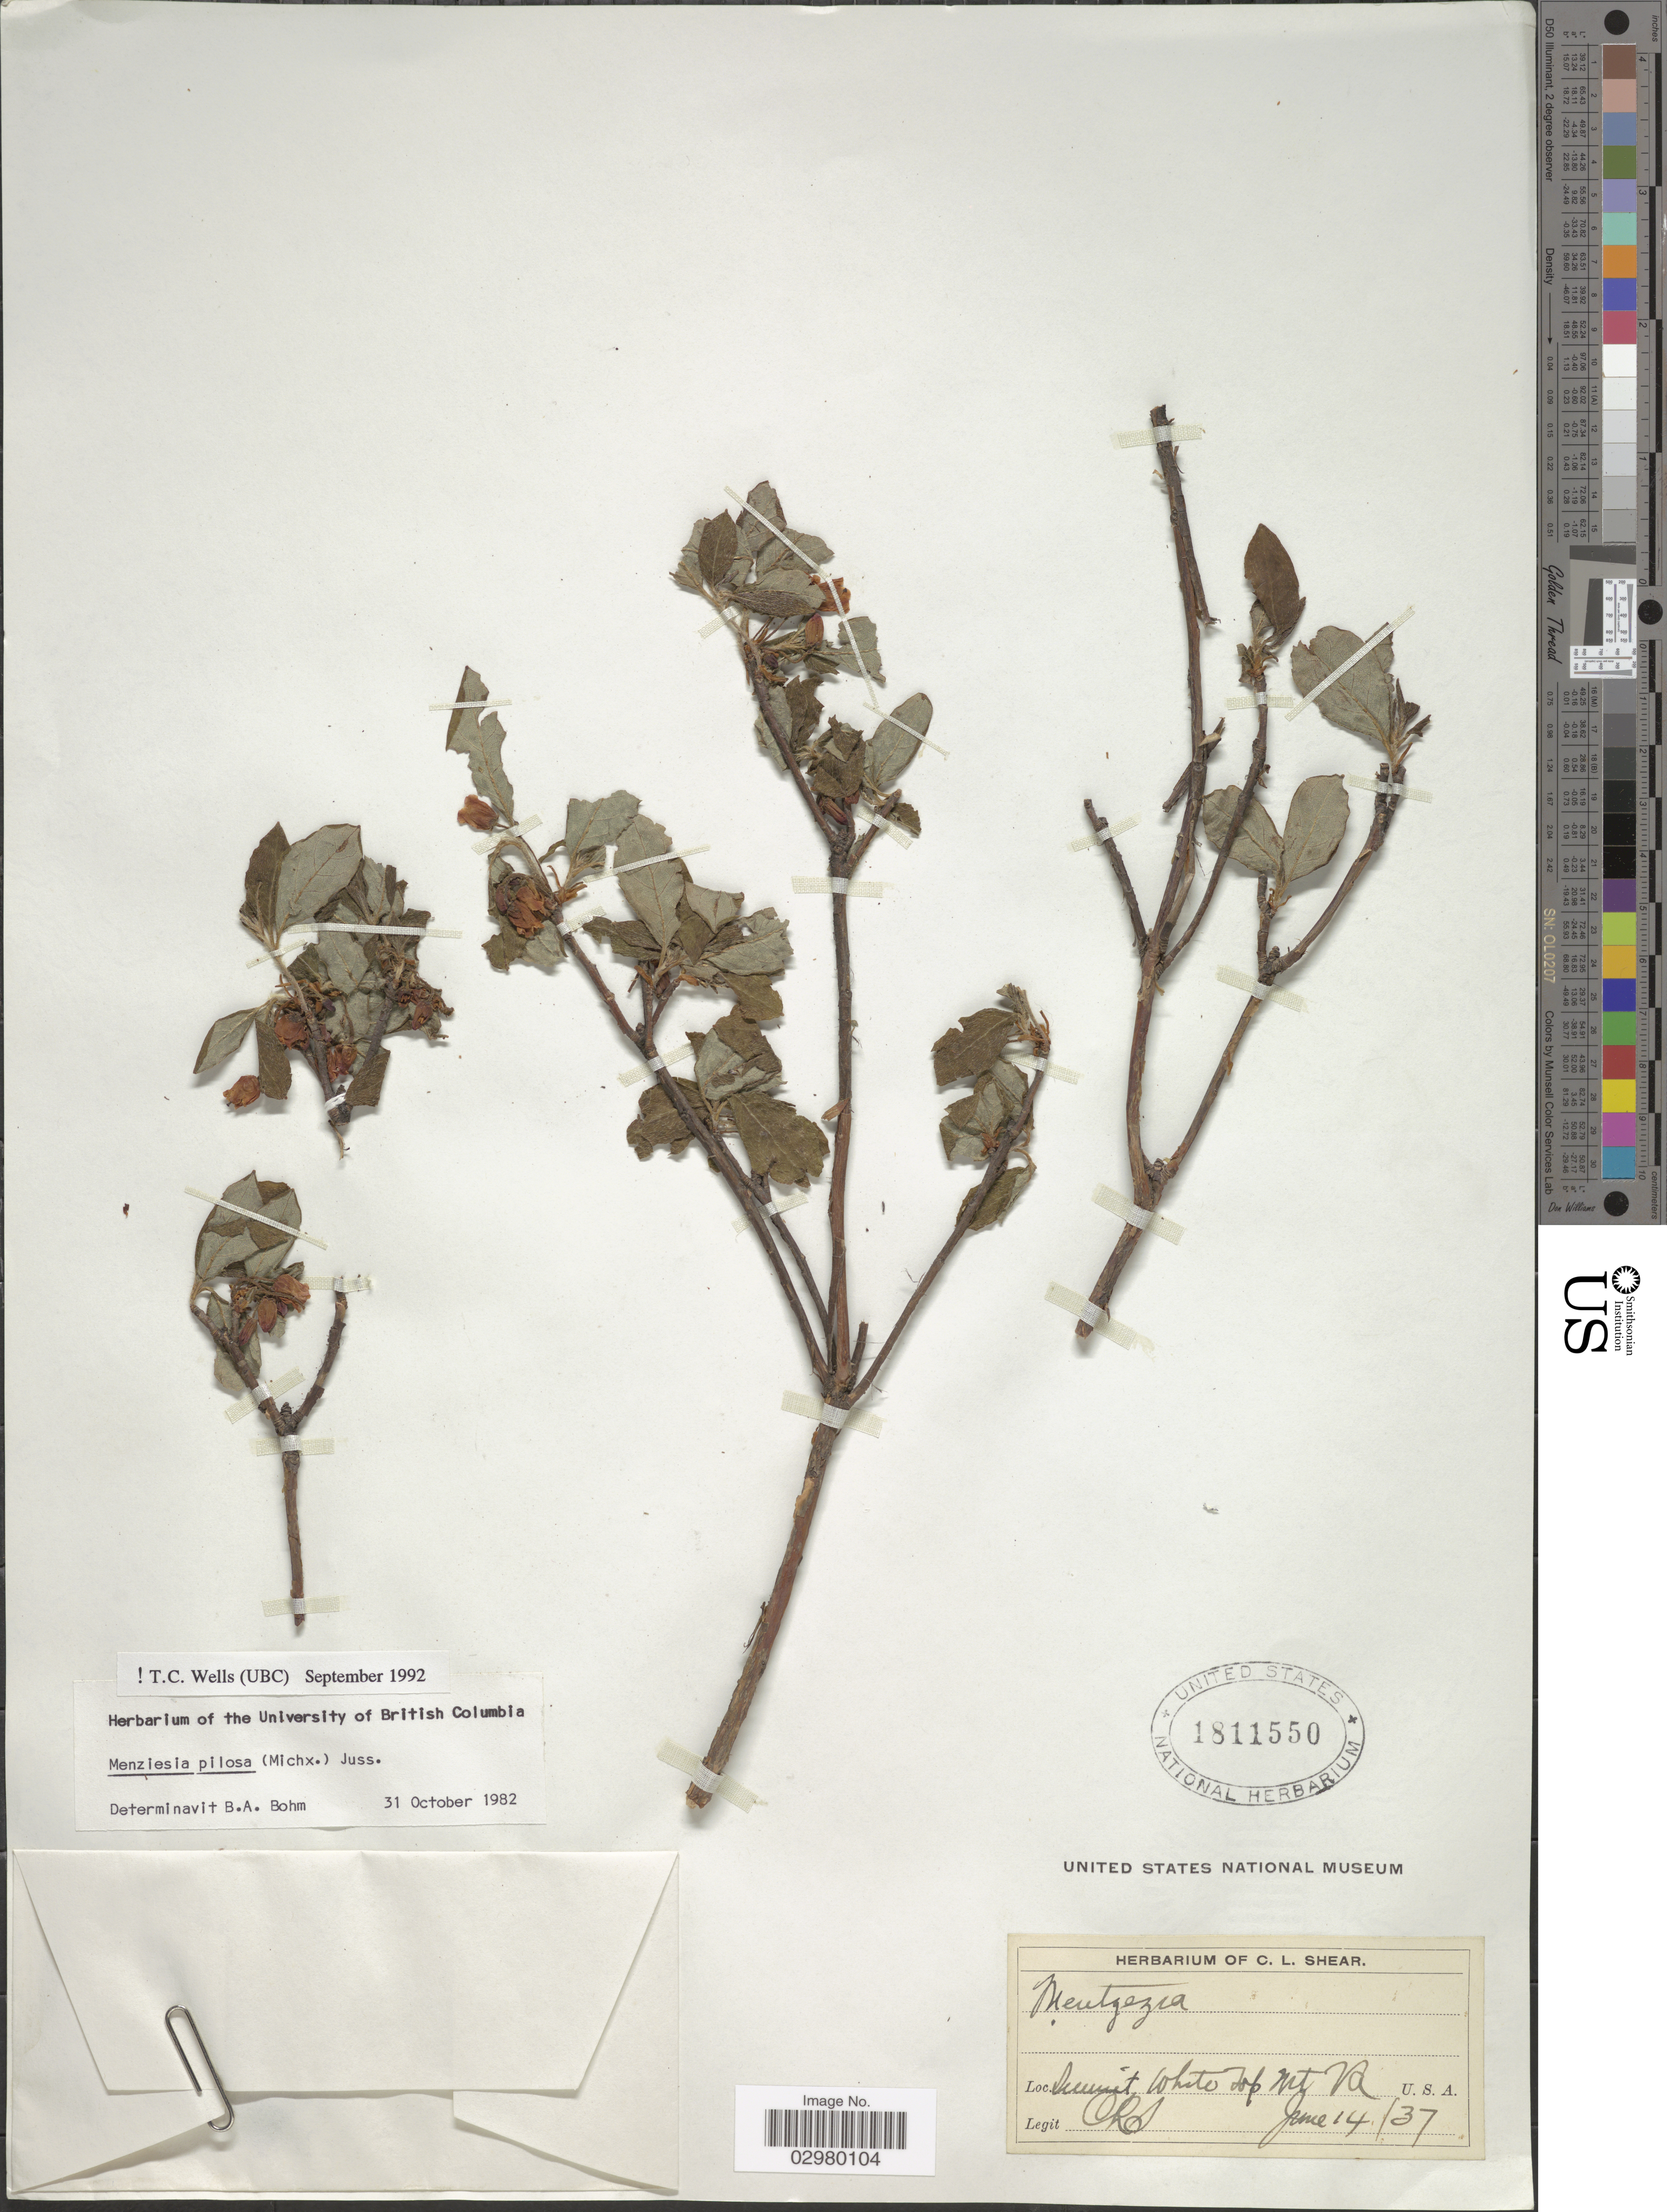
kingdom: Plantae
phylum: Tracheophyta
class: Magnoliopsida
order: Ericales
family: Ericaceae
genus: Menziesia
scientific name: Menziesia pilosa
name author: (Michx.) Juss.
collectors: C. L. Shear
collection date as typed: Transcribed d/m/y: 14/6/37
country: United States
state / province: Virginia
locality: Summit White Top Mt.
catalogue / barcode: US 1811550